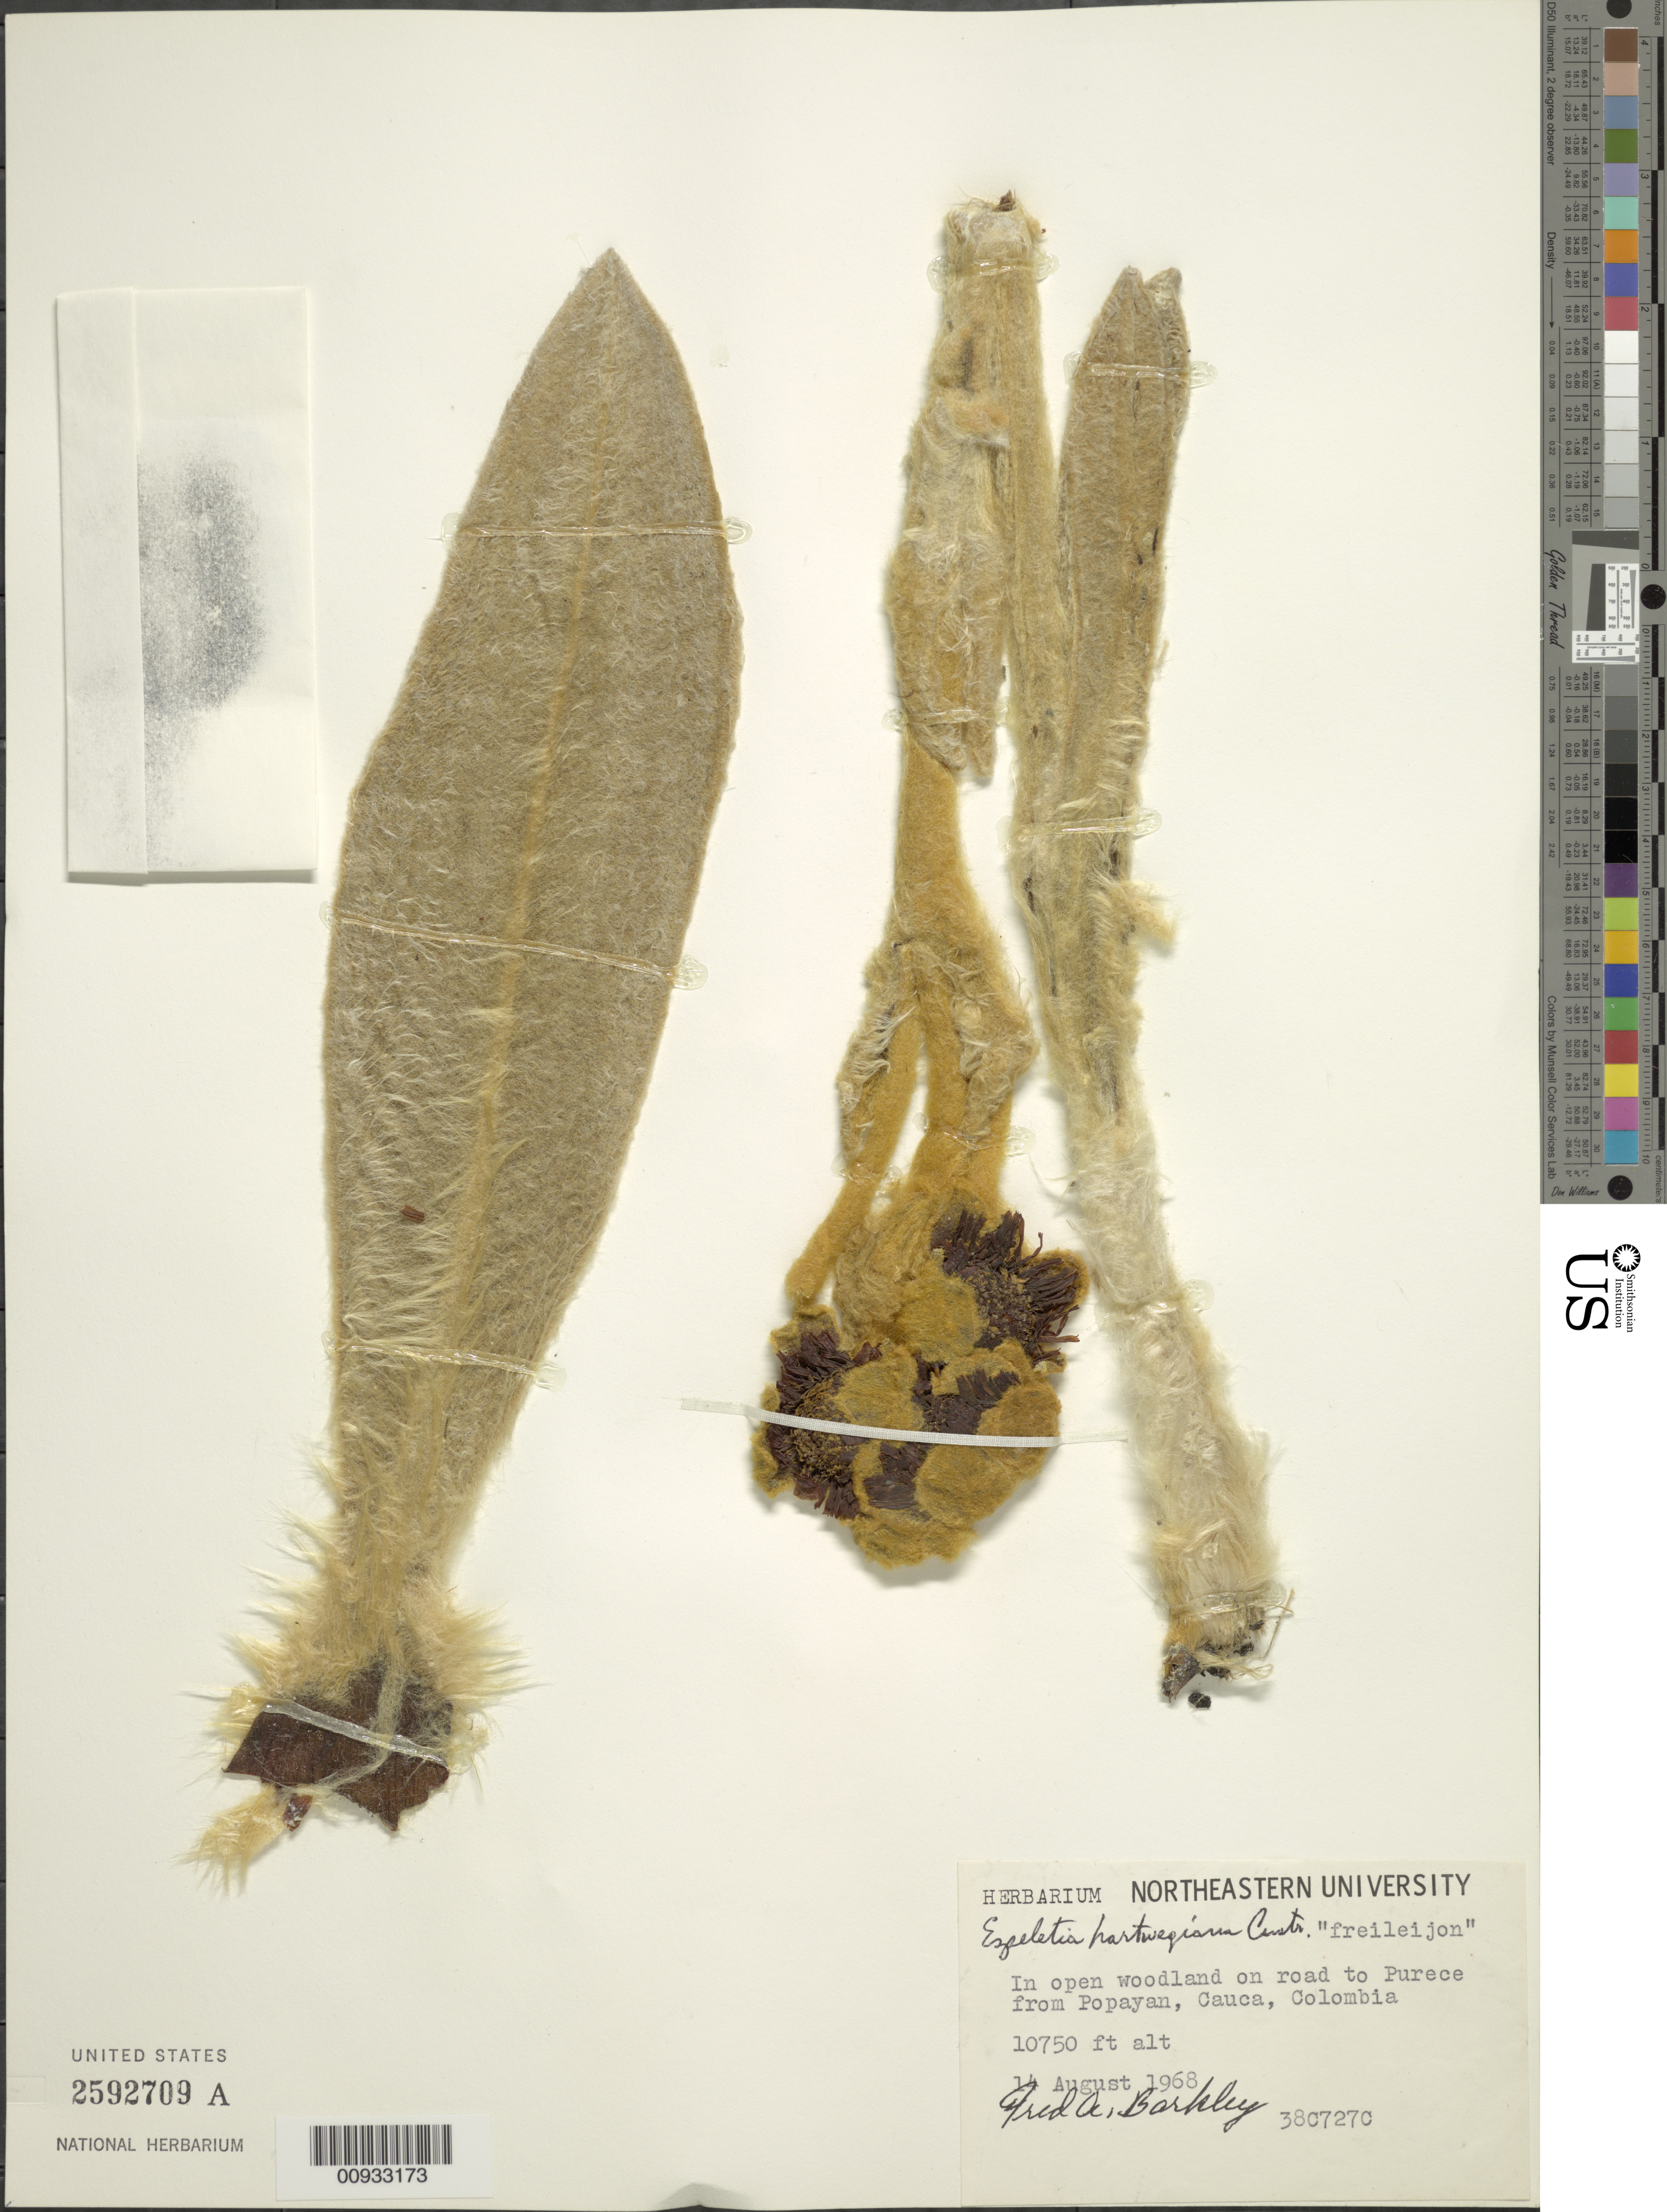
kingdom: Plantae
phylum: Tracheophyta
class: Magnoliopsida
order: Asterales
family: Asteraceae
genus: Espeletia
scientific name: Espeletia hartwegiana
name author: Sch. Bip. ex Cuatrec.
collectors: F. A. Barkley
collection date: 1968-08-14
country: Colombia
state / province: Cauca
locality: In open woodland on road to Purace from Popayán.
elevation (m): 3580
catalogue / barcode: US 2592709A